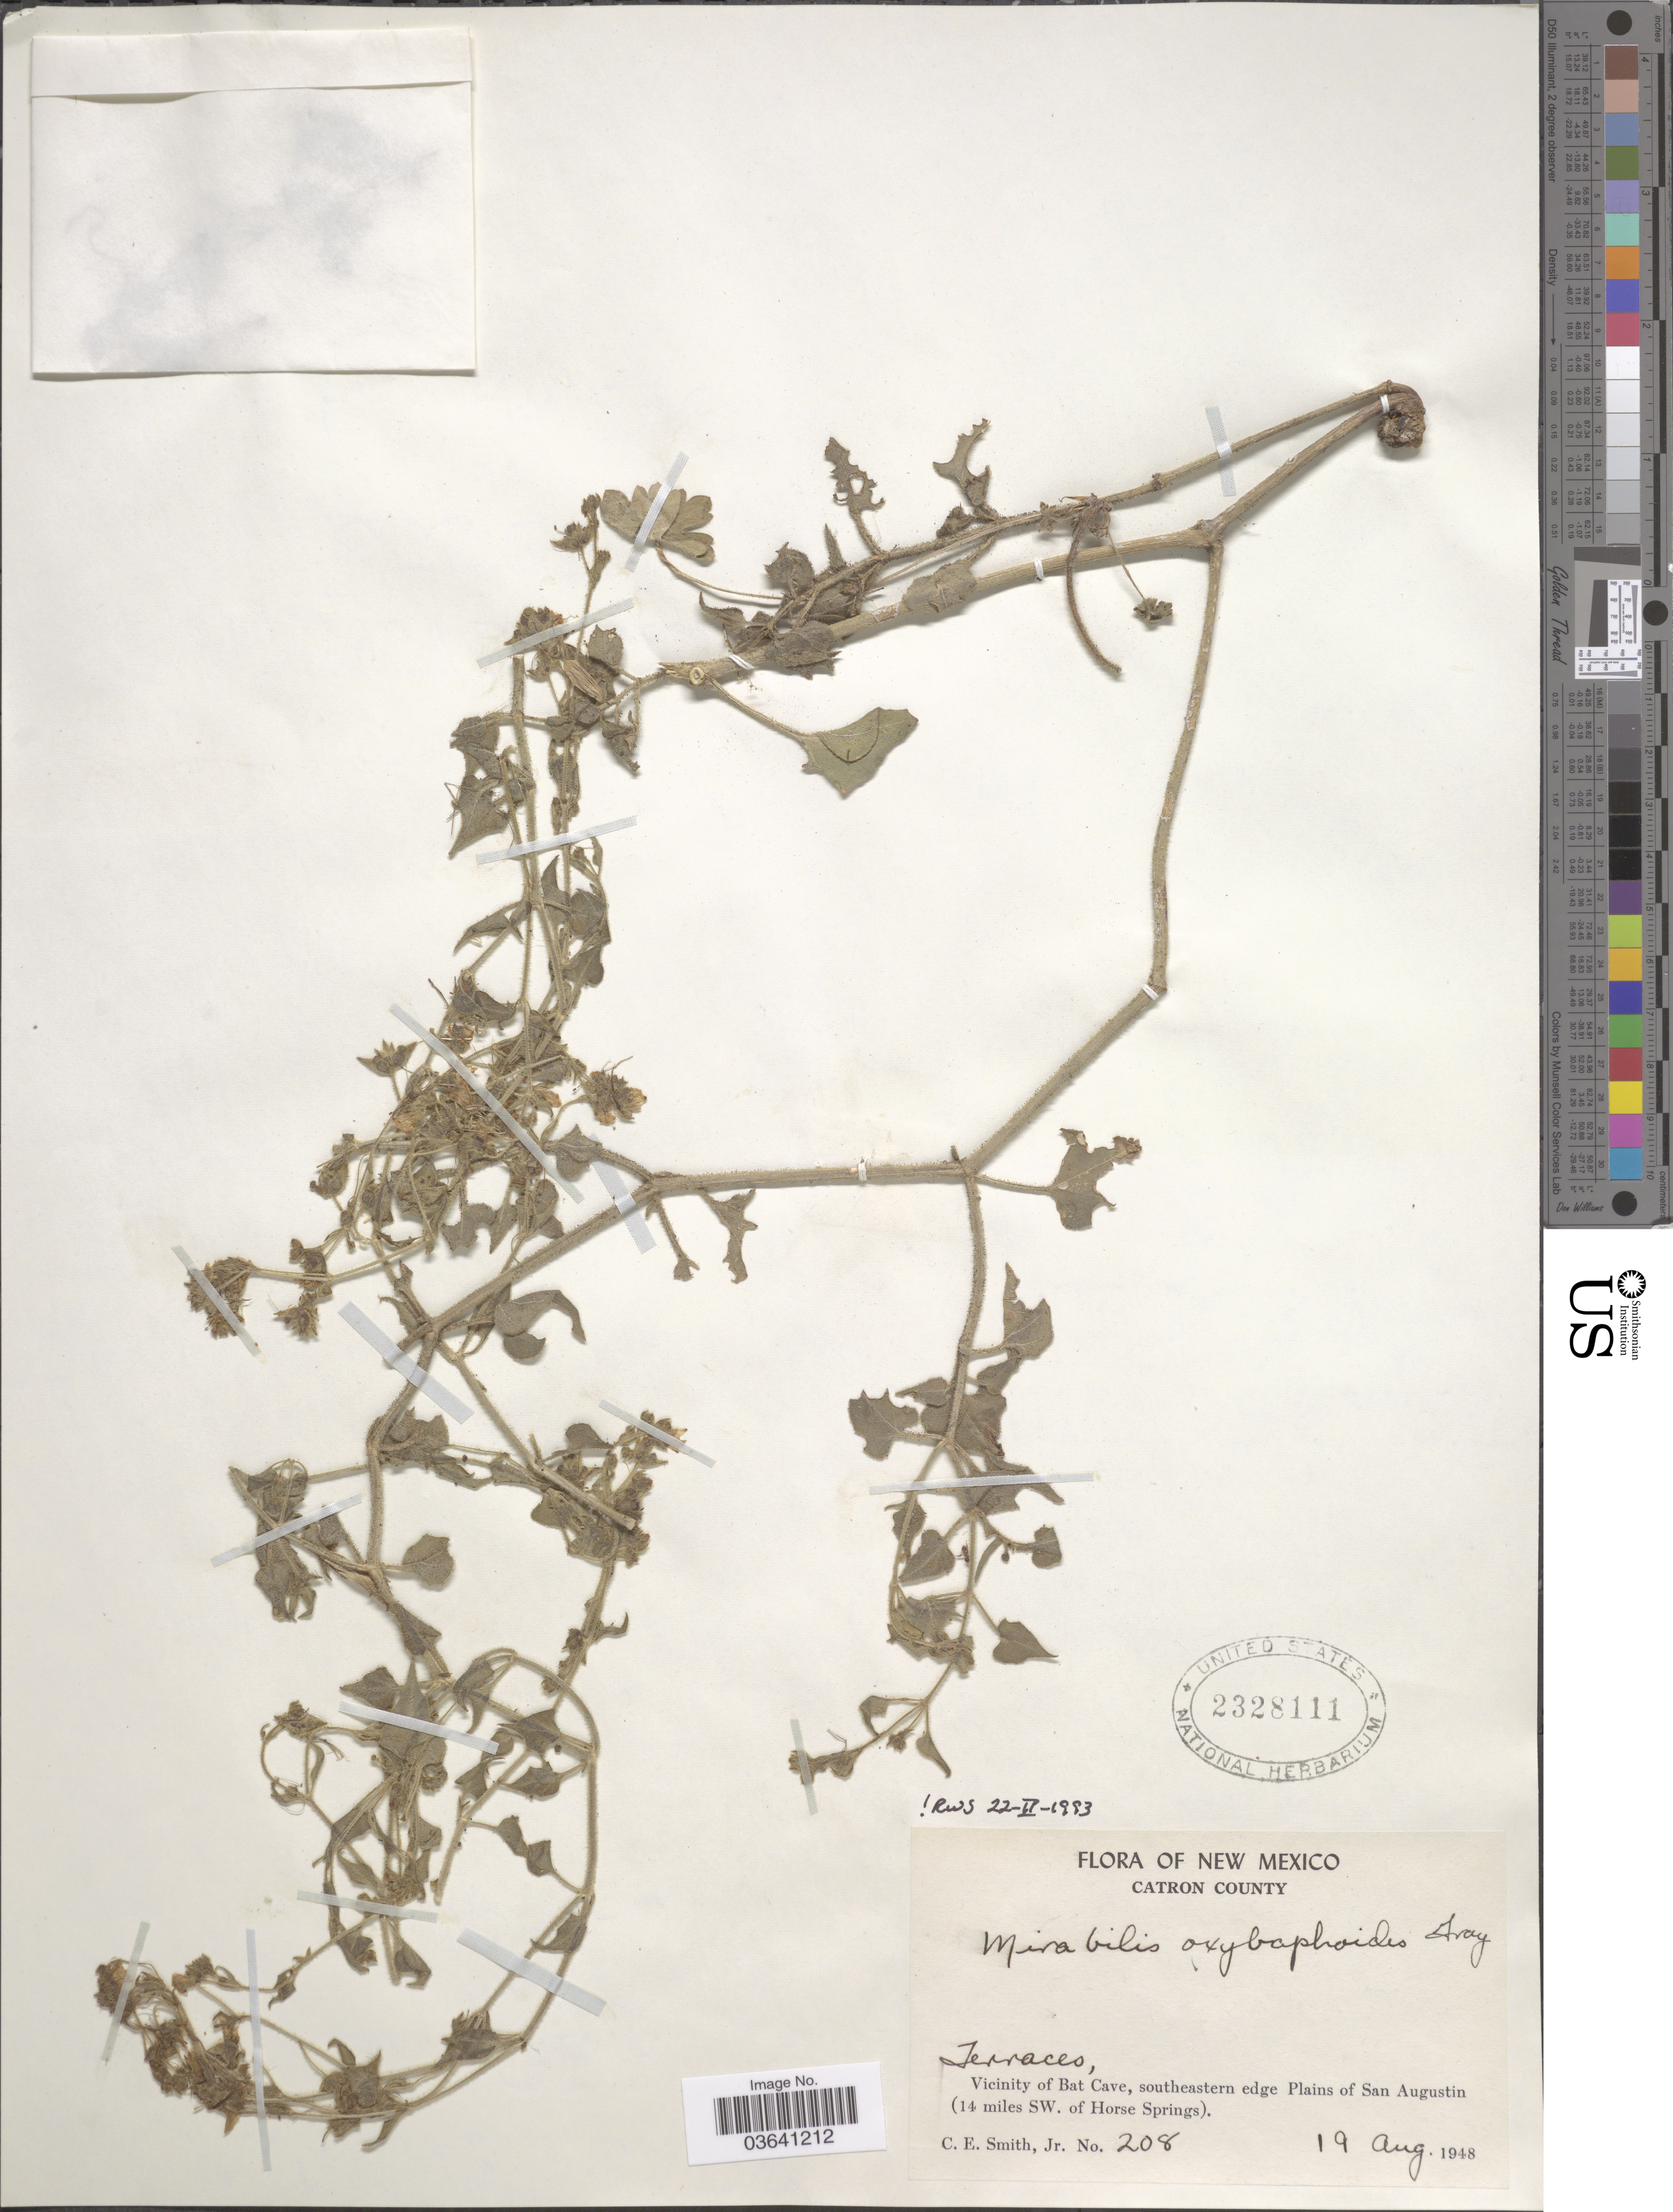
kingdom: Plantae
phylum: Tracheophyta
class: Magnoliopsida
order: Caryophyllales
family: Nyctaginaceae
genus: Mirabilis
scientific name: Mirabilis oxybaphoides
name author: (A. Gray) A. Gray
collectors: C. E. Smith Jr.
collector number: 208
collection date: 1948-08-19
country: United States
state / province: New Mexico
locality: Catron County. Vicinity of Bat Cave, southeastern edge Plains of San Augustin (14 miles SW. of Horse Springs).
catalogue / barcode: US 2328111